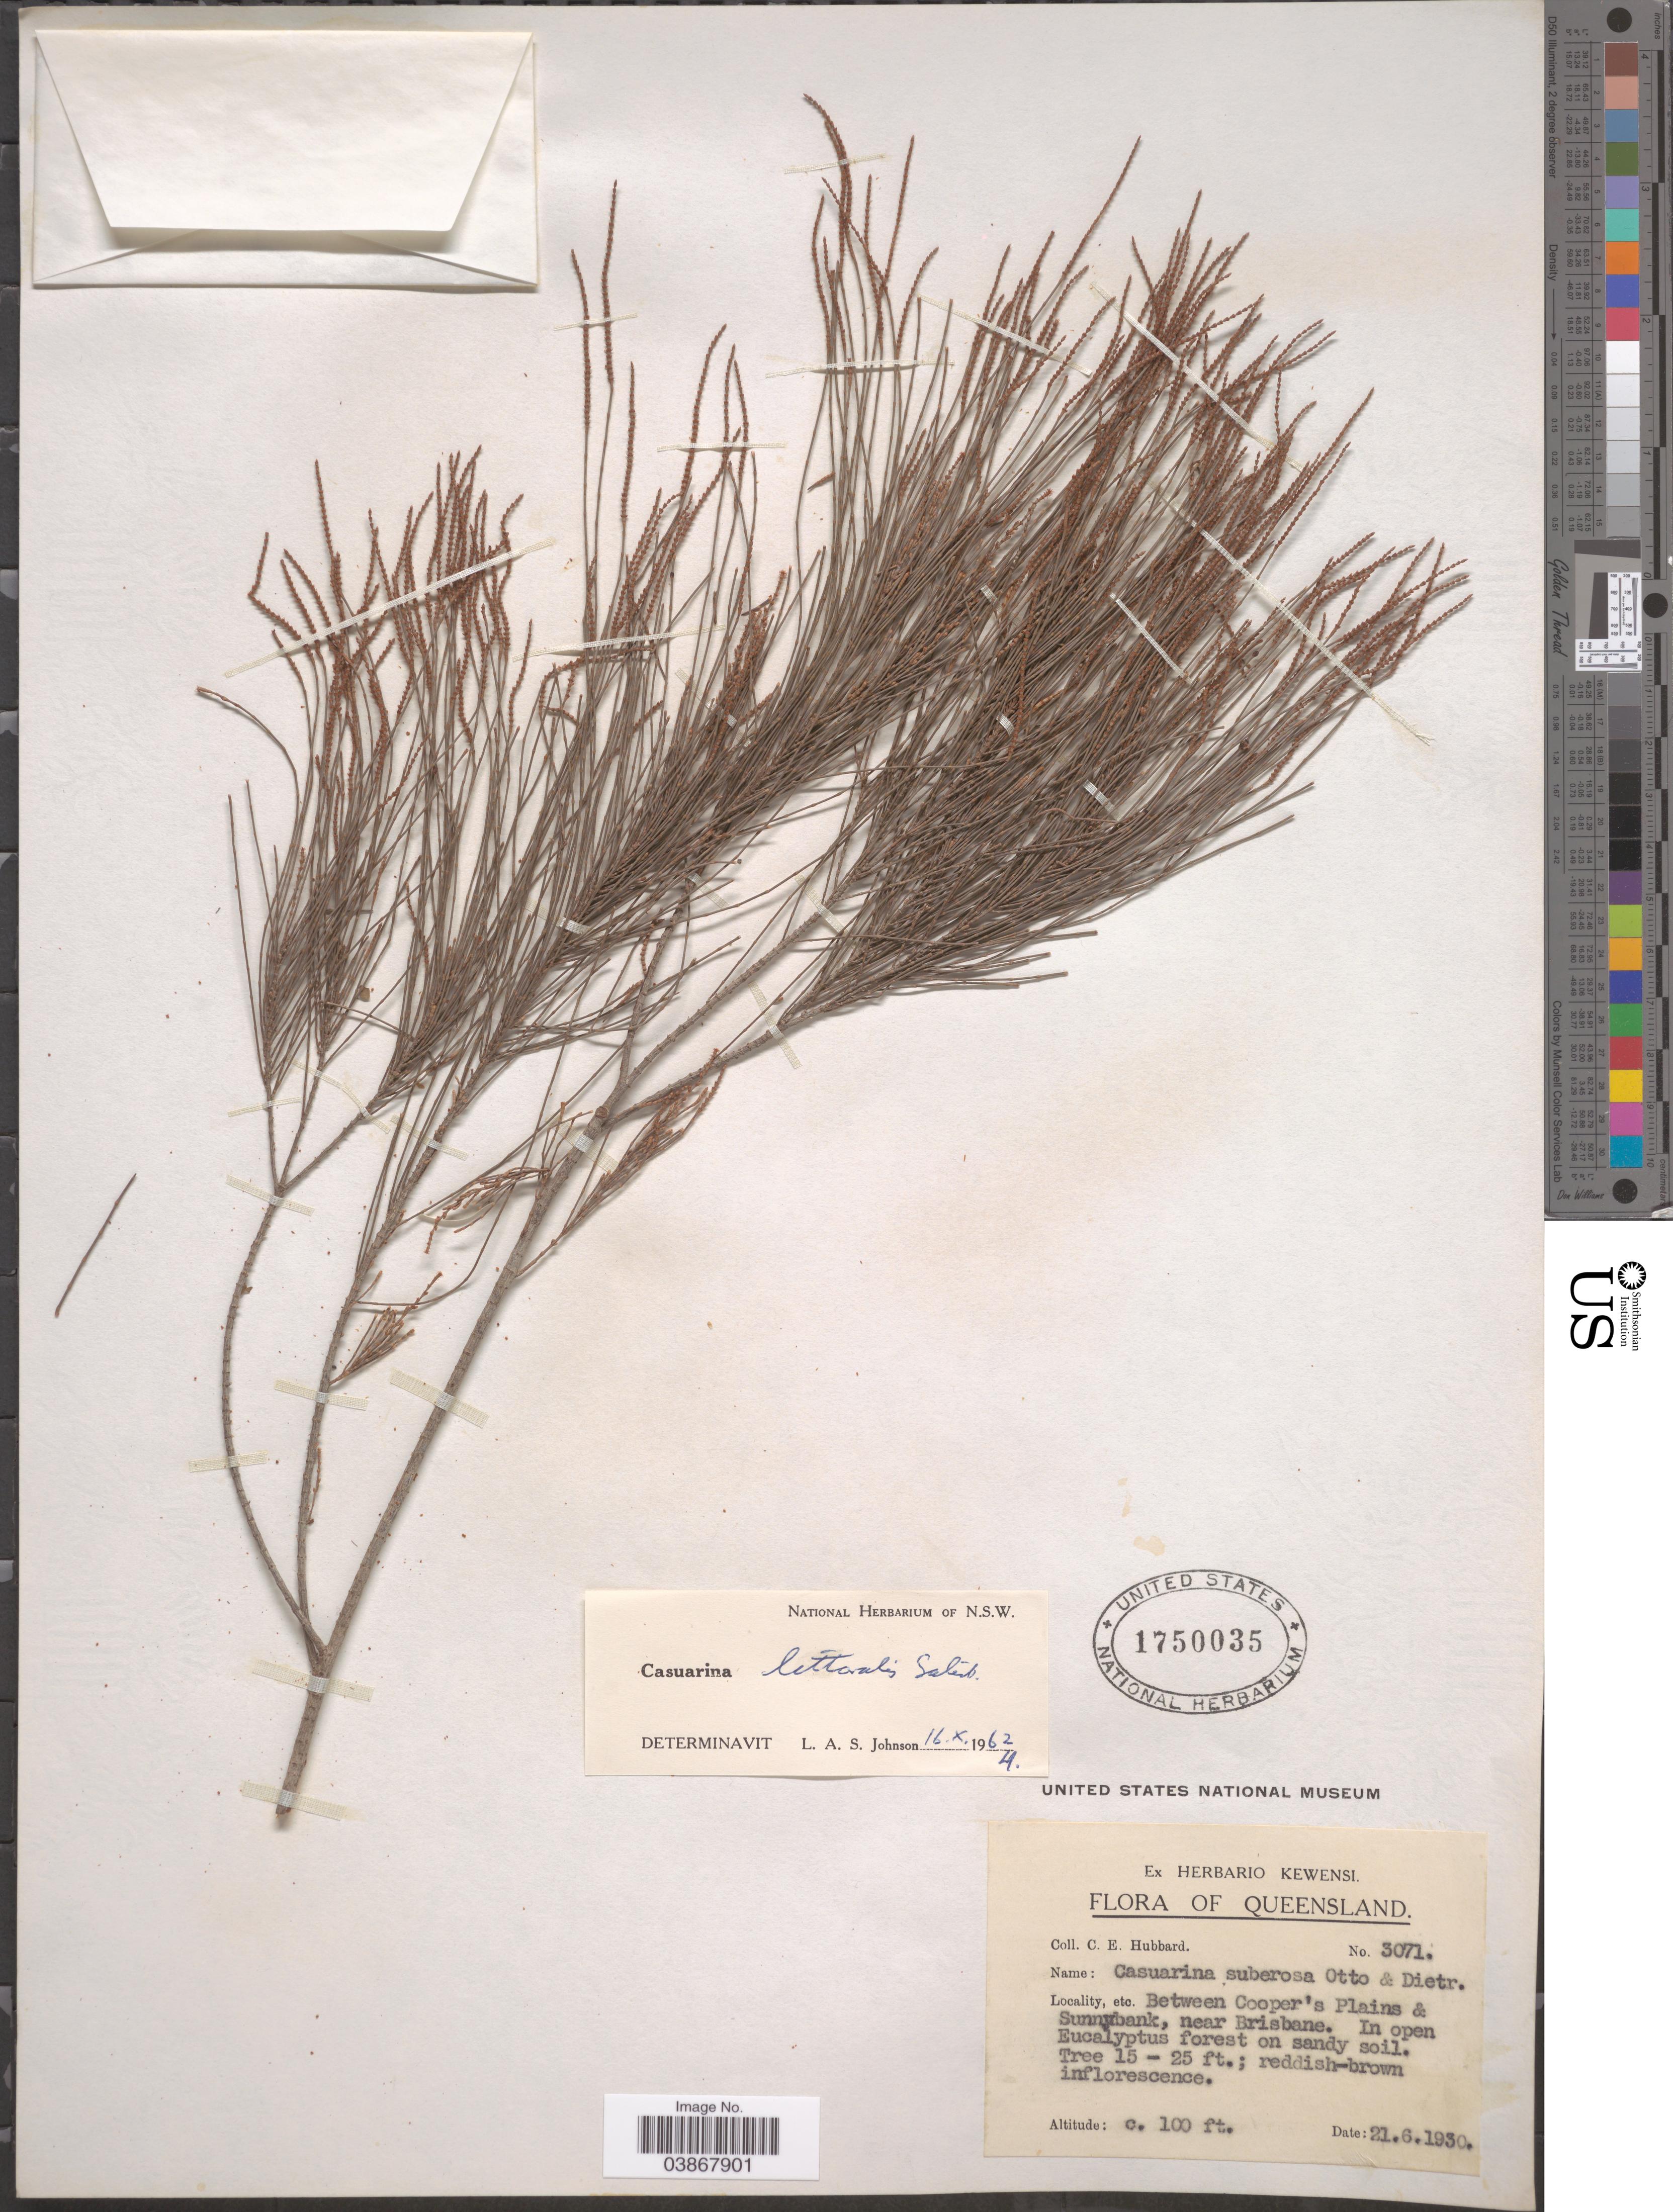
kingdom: Plantae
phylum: Tracheophyta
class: Magnoliopsida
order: Fagales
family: Casuarinaceae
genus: Casuarina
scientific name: Casuarina littoralis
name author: Salisb.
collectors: C. E. Hubbard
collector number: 3071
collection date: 1930-06-21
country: Australia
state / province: Queensland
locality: Between Cooper's Plains & Sunnybank, near Brisbane.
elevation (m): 30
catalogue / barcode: US 1750035